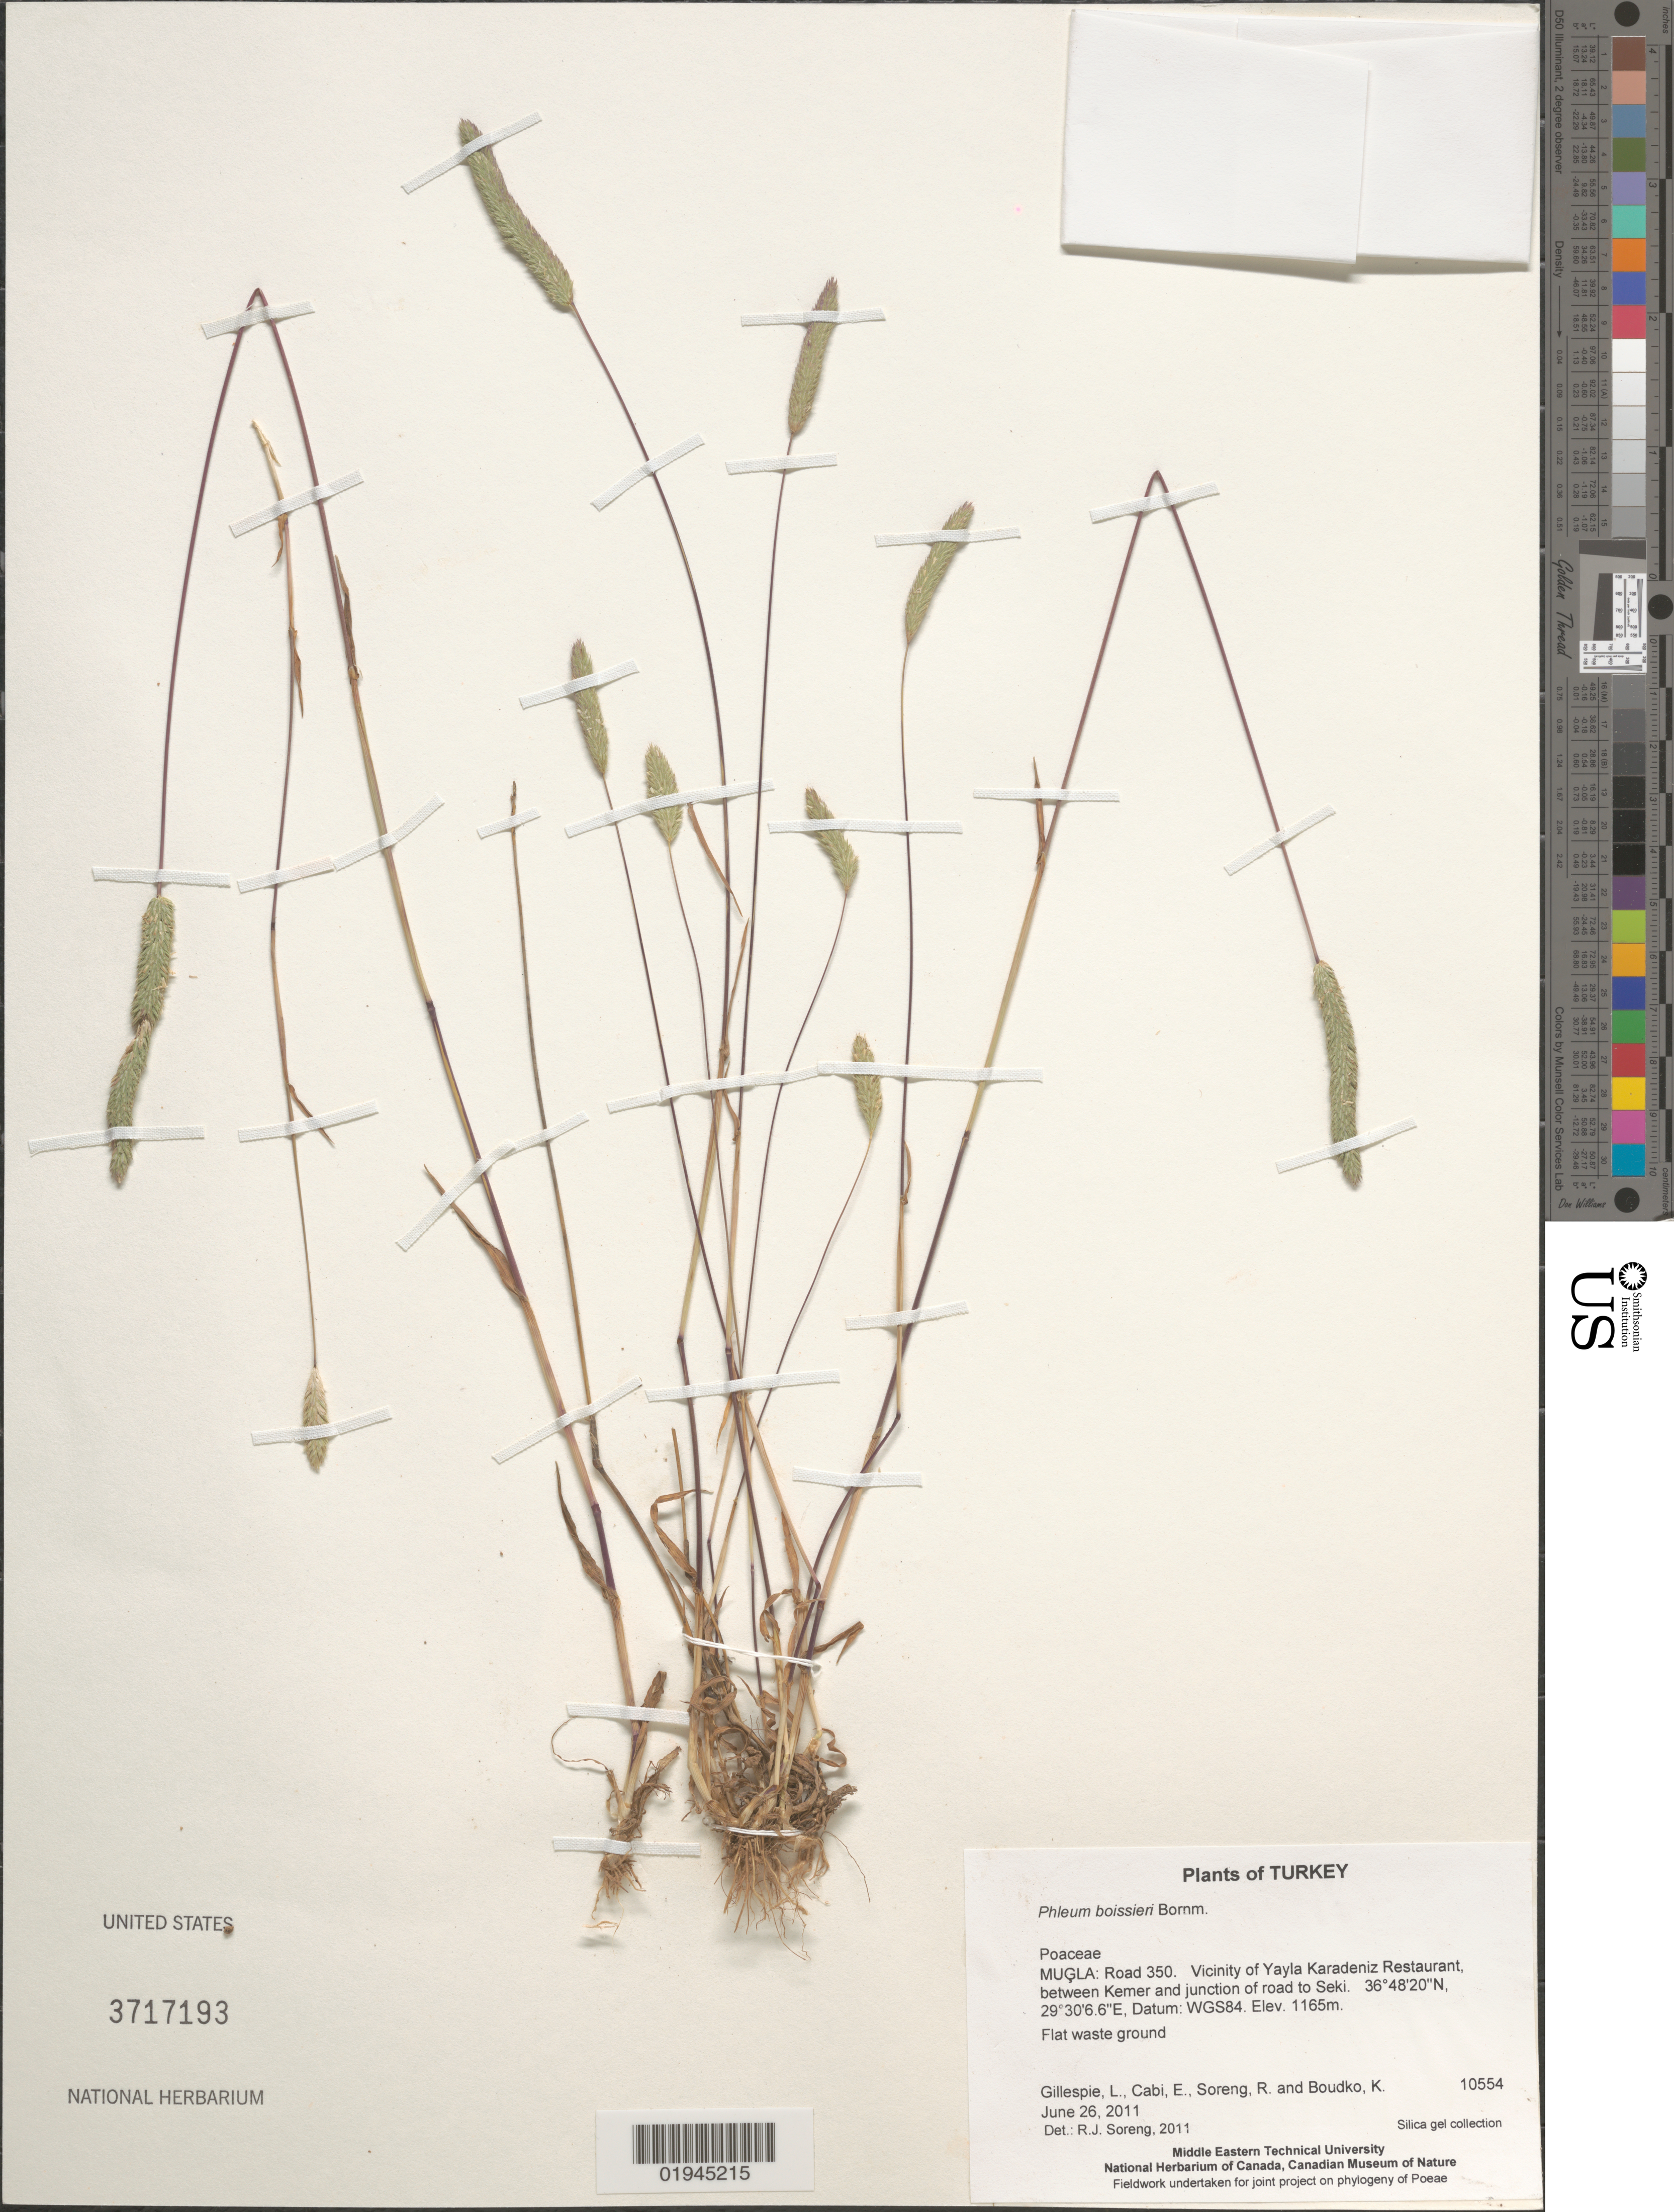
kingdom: Plantae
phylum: Tracheophyta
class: Liliopsida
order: Poales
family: Poaceae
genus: Phleum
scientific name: Phleum boissieri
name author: Bornm.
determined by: Soreng, Robert J., Research Associate (BOT), Smithsonian Institution - National Museum of Natural History (UNITED STATES)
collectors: L. J. Gillespie, E. Cabi, R. J. Soreng & K. Boudko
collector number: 10554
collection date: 2011-06-26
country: Turkey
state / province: Mugla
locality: Road 350. Vicinity of Yayla Karadeniz Restaurant, between Kemer and junction of road to Seki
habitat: Flat waste ground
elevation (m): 1165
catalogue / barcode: US 3717193